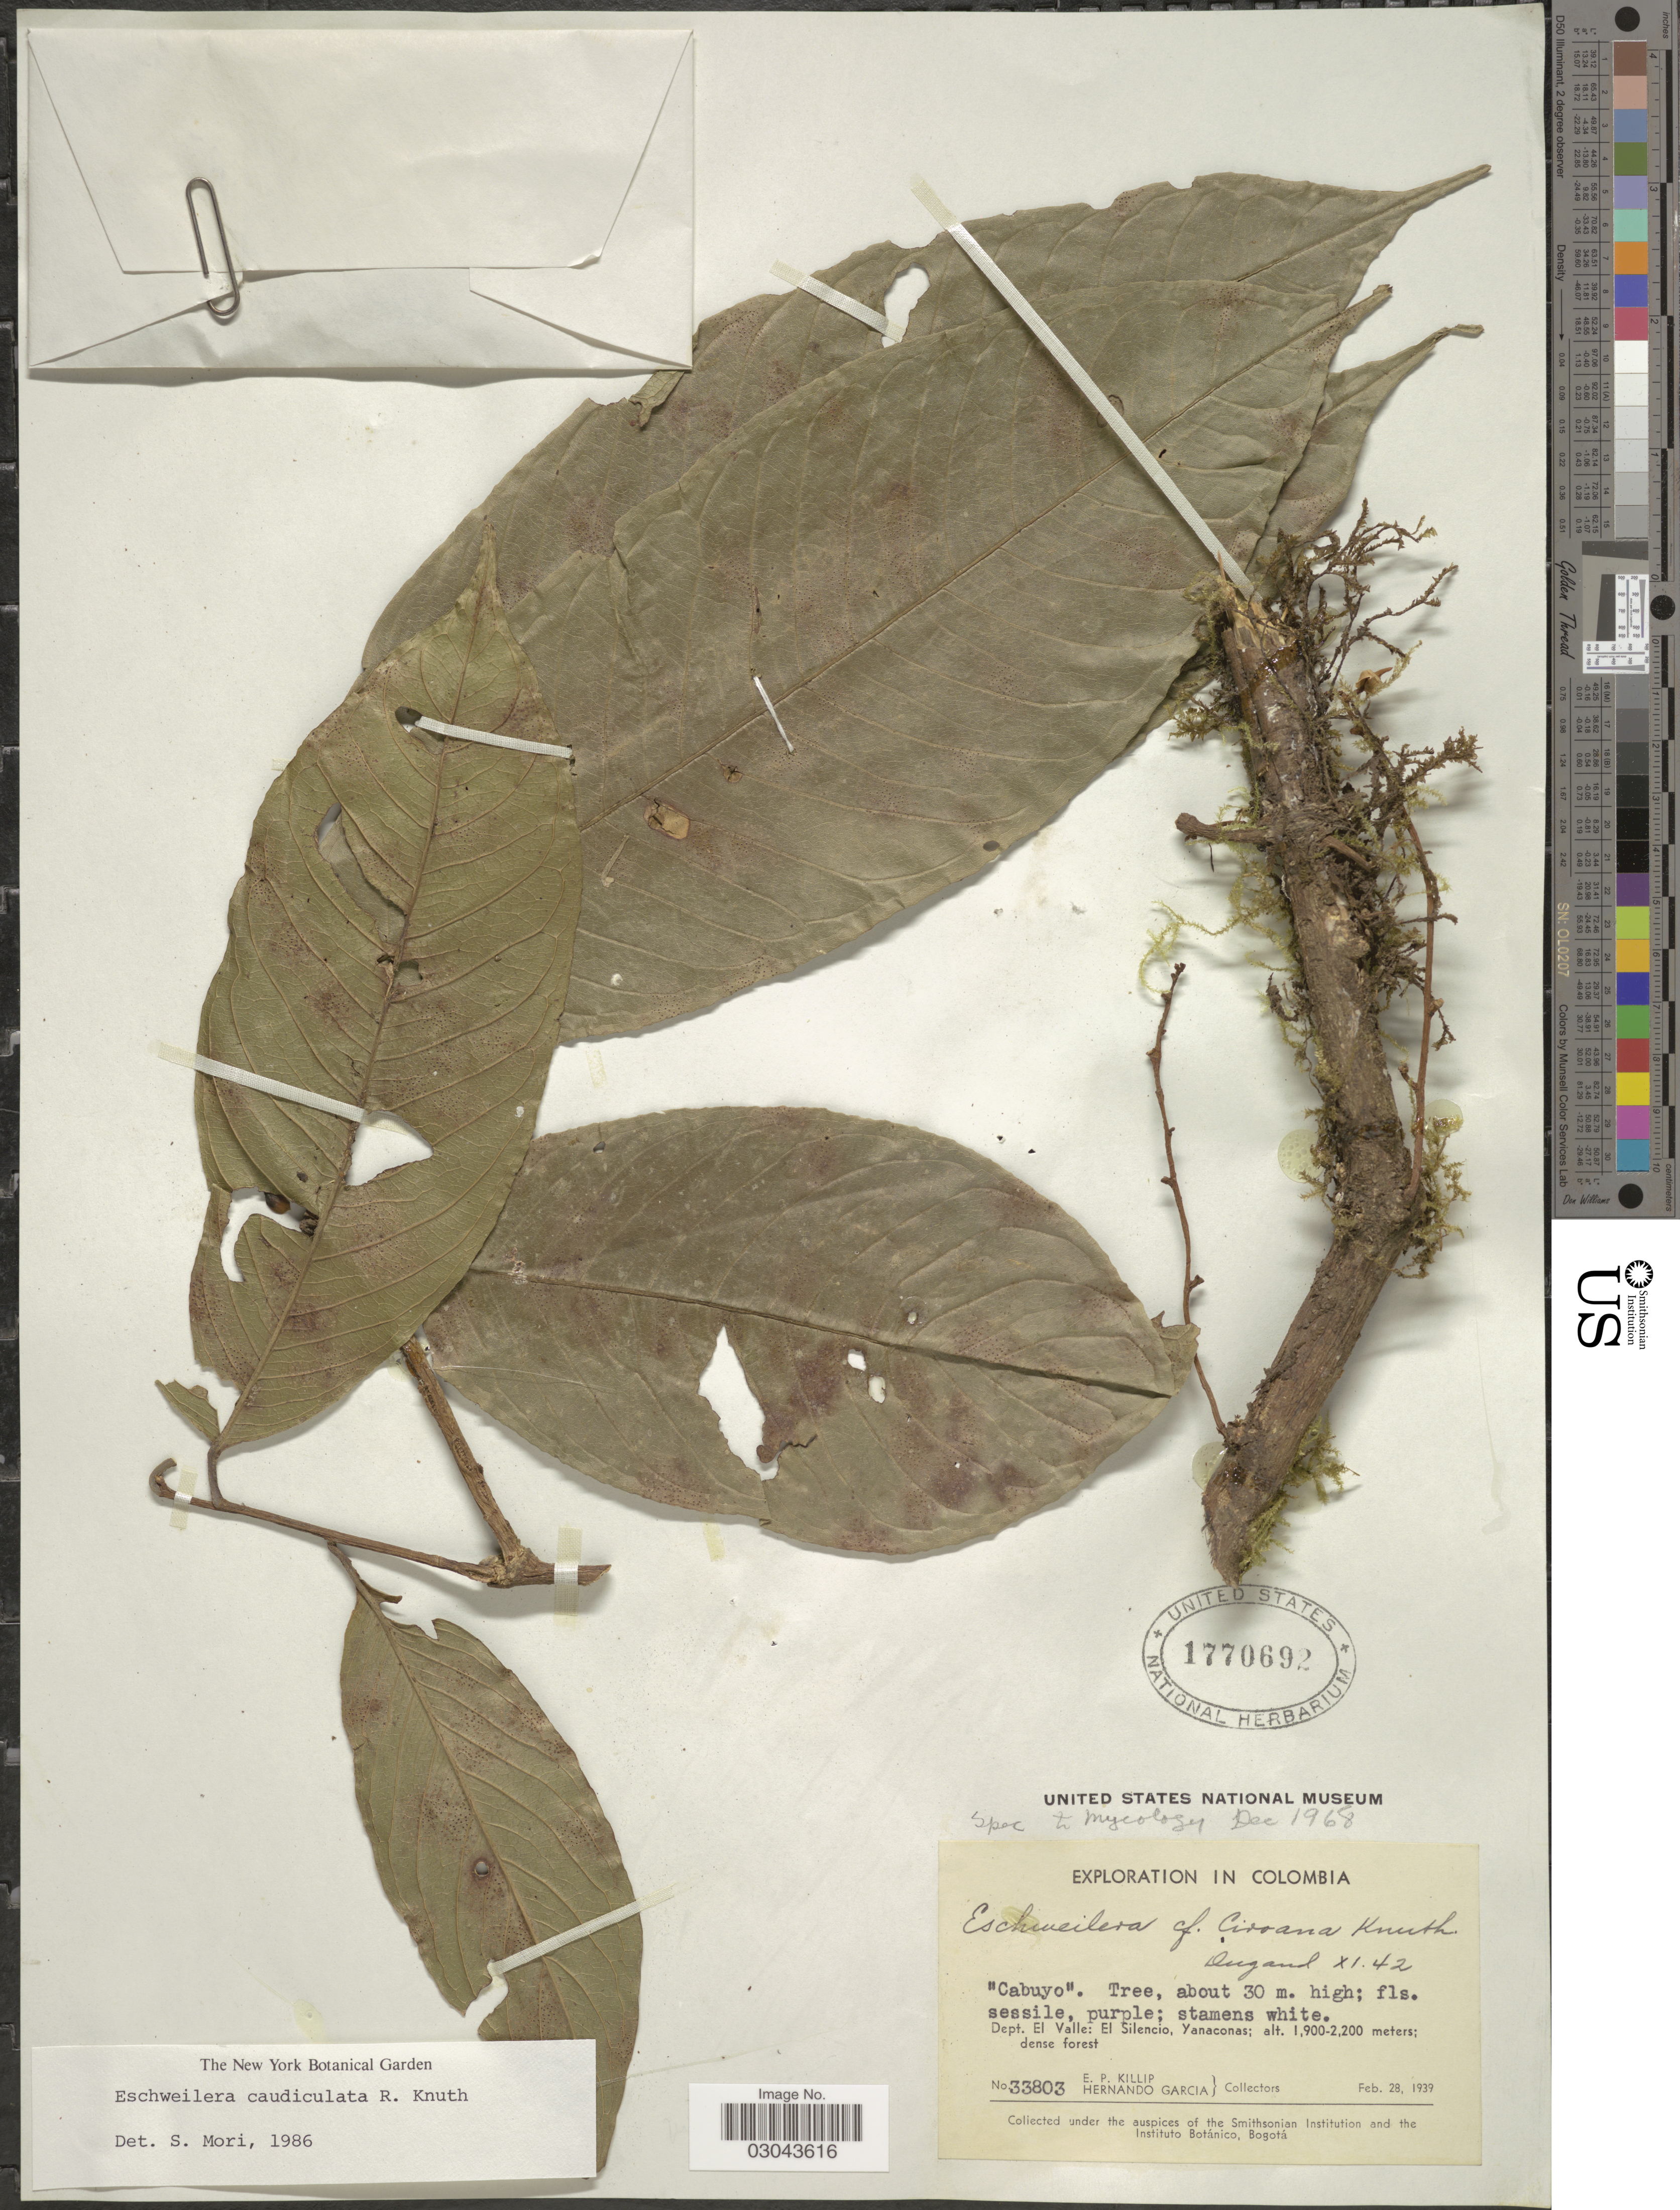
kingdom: Plantae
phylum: Tracheophyta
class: Magnoliopsida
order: Ericales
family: Lecythidaceae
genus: Eschweilera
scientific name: Eschweilera caudiculata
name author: R. Knuth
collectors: E. P. Killip & H. Garcia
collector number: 33803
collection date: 1939-02-28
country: Colombia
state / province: Valle del Cauca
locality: Dept. El Valle: El Silencio, Yanaconas.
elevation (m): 1900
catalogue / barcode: US 1770692